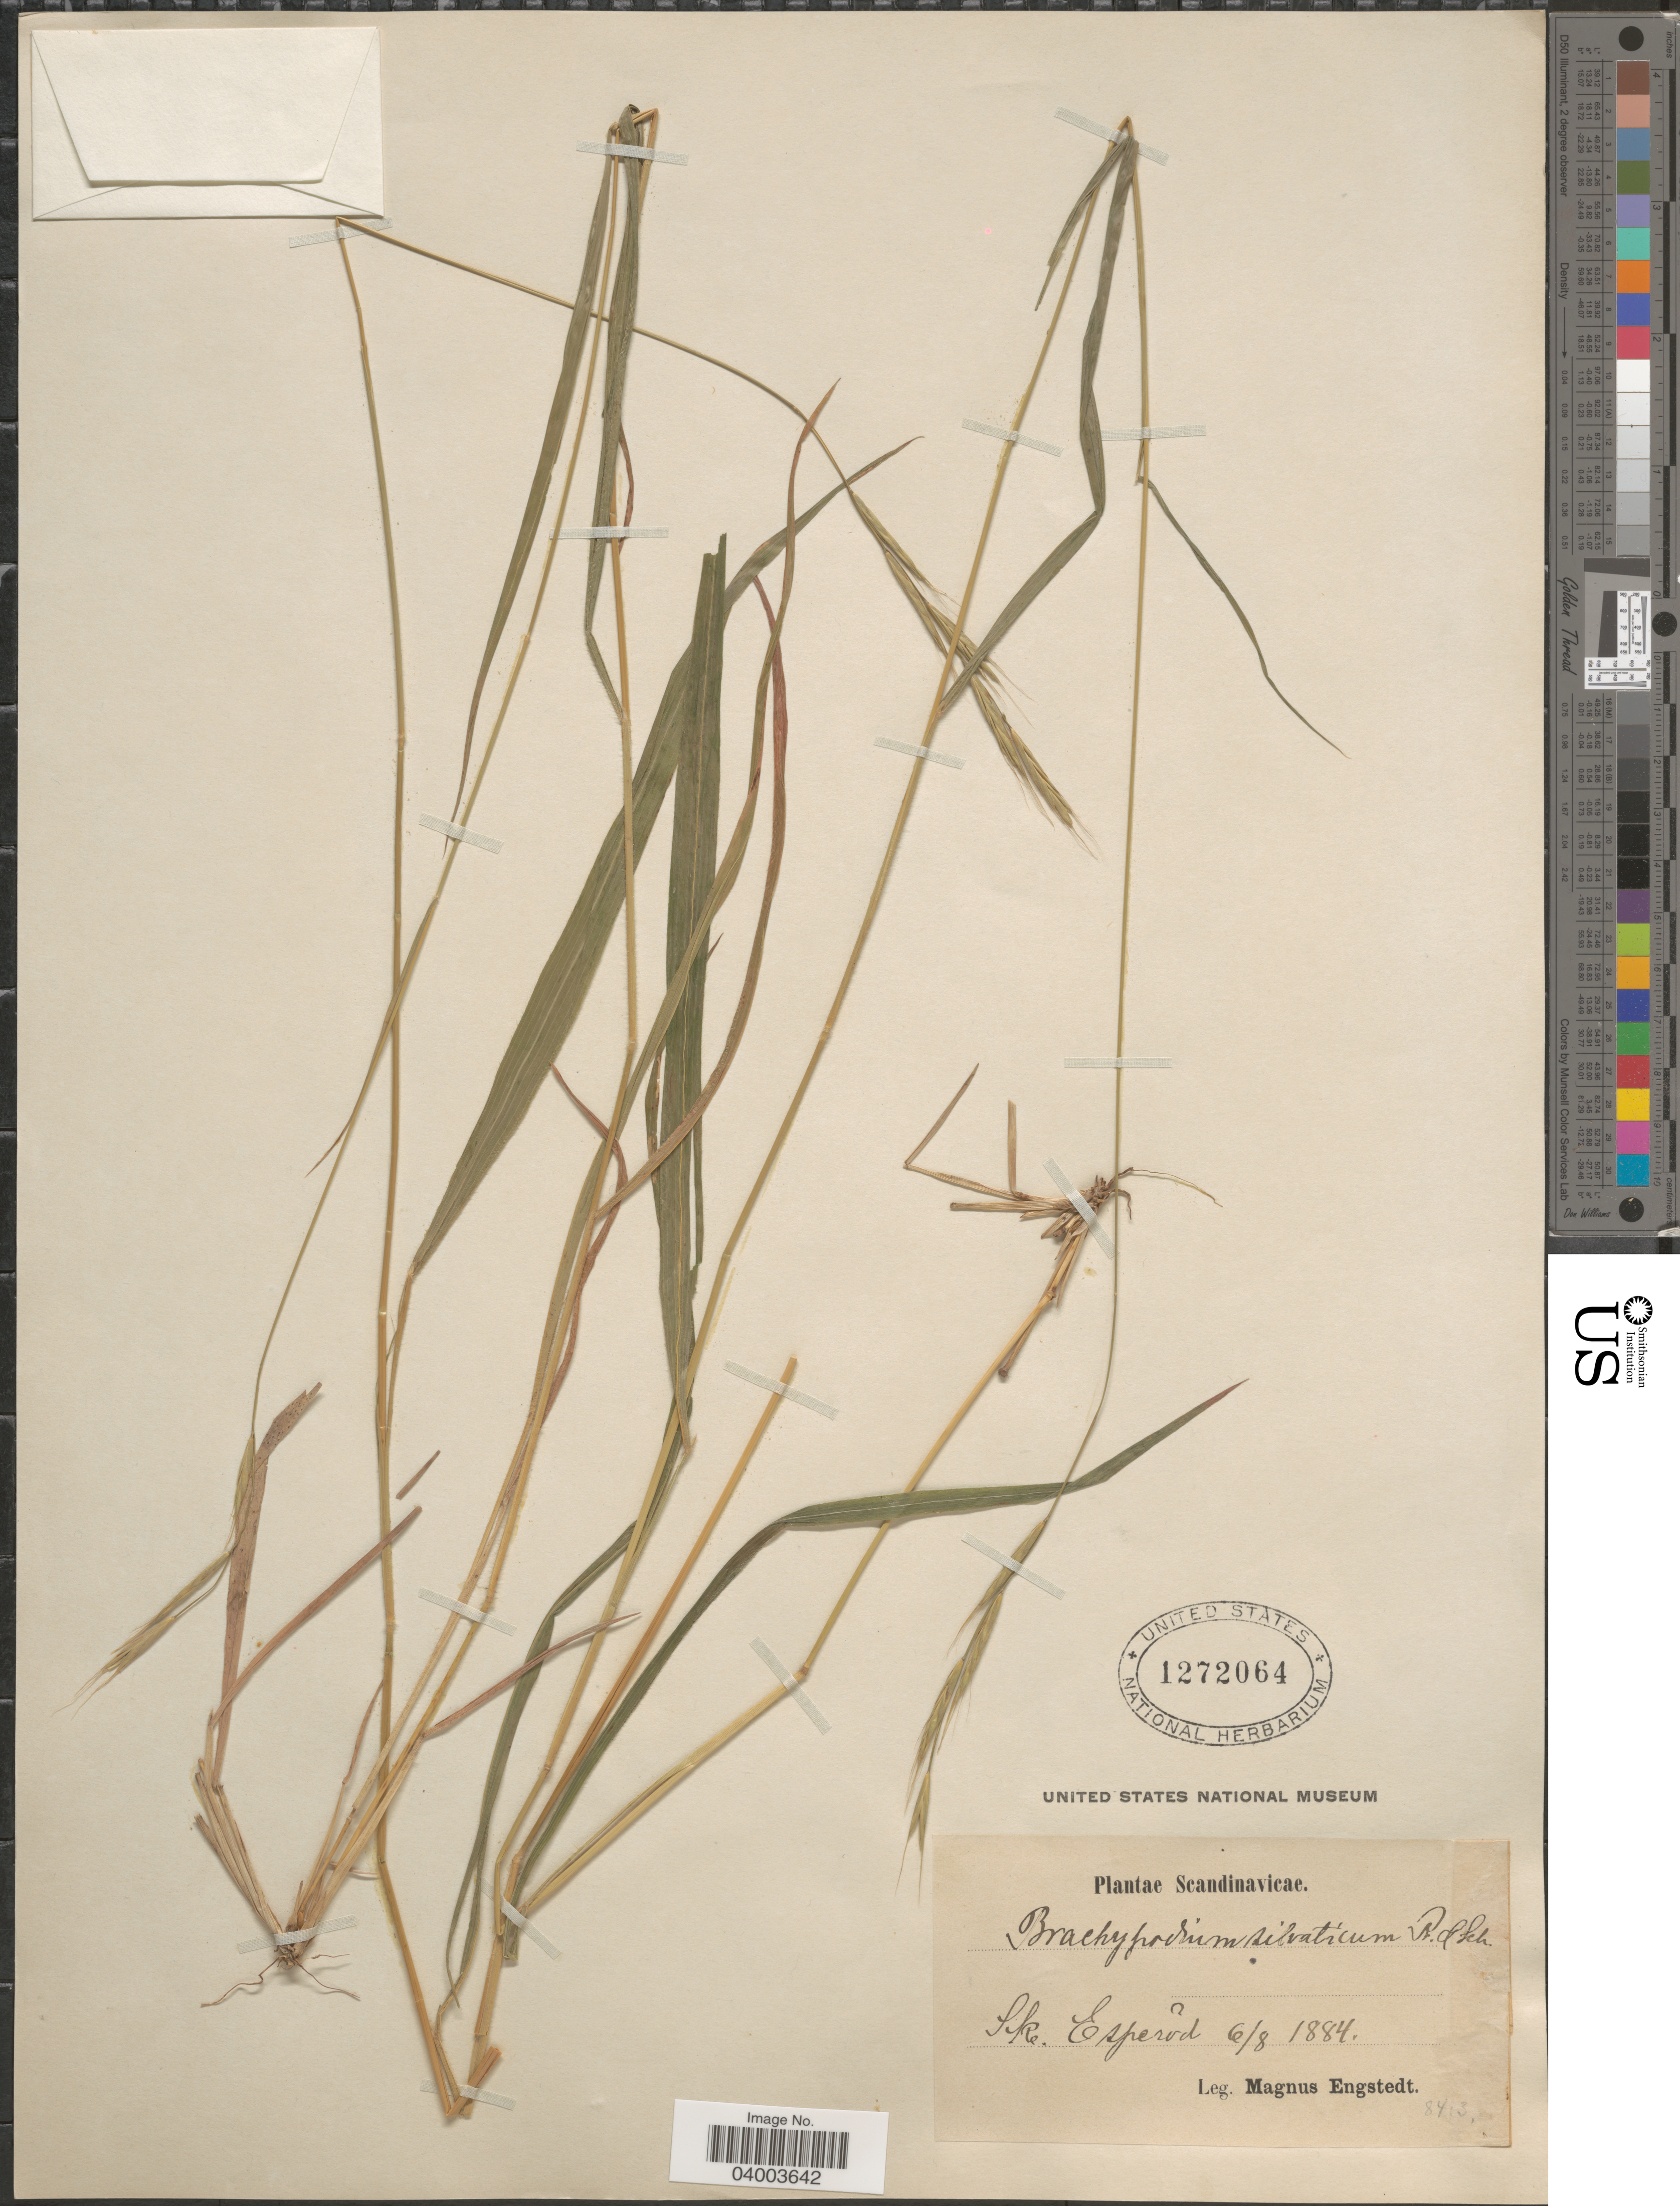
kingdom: Plantae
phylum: Tracheophyta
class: Liliopsida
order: Poales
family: Poaceae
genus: Brachypodium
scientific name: Brachypodium sylvaticum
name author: (Huds.) P. Beauv.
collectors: M. Engstedt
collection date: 1884-08-06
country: Sweden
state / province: Skåne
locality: Scandinavicae. Sk. Esperod [ = Äsperöd ?].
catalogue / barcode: US 1272064